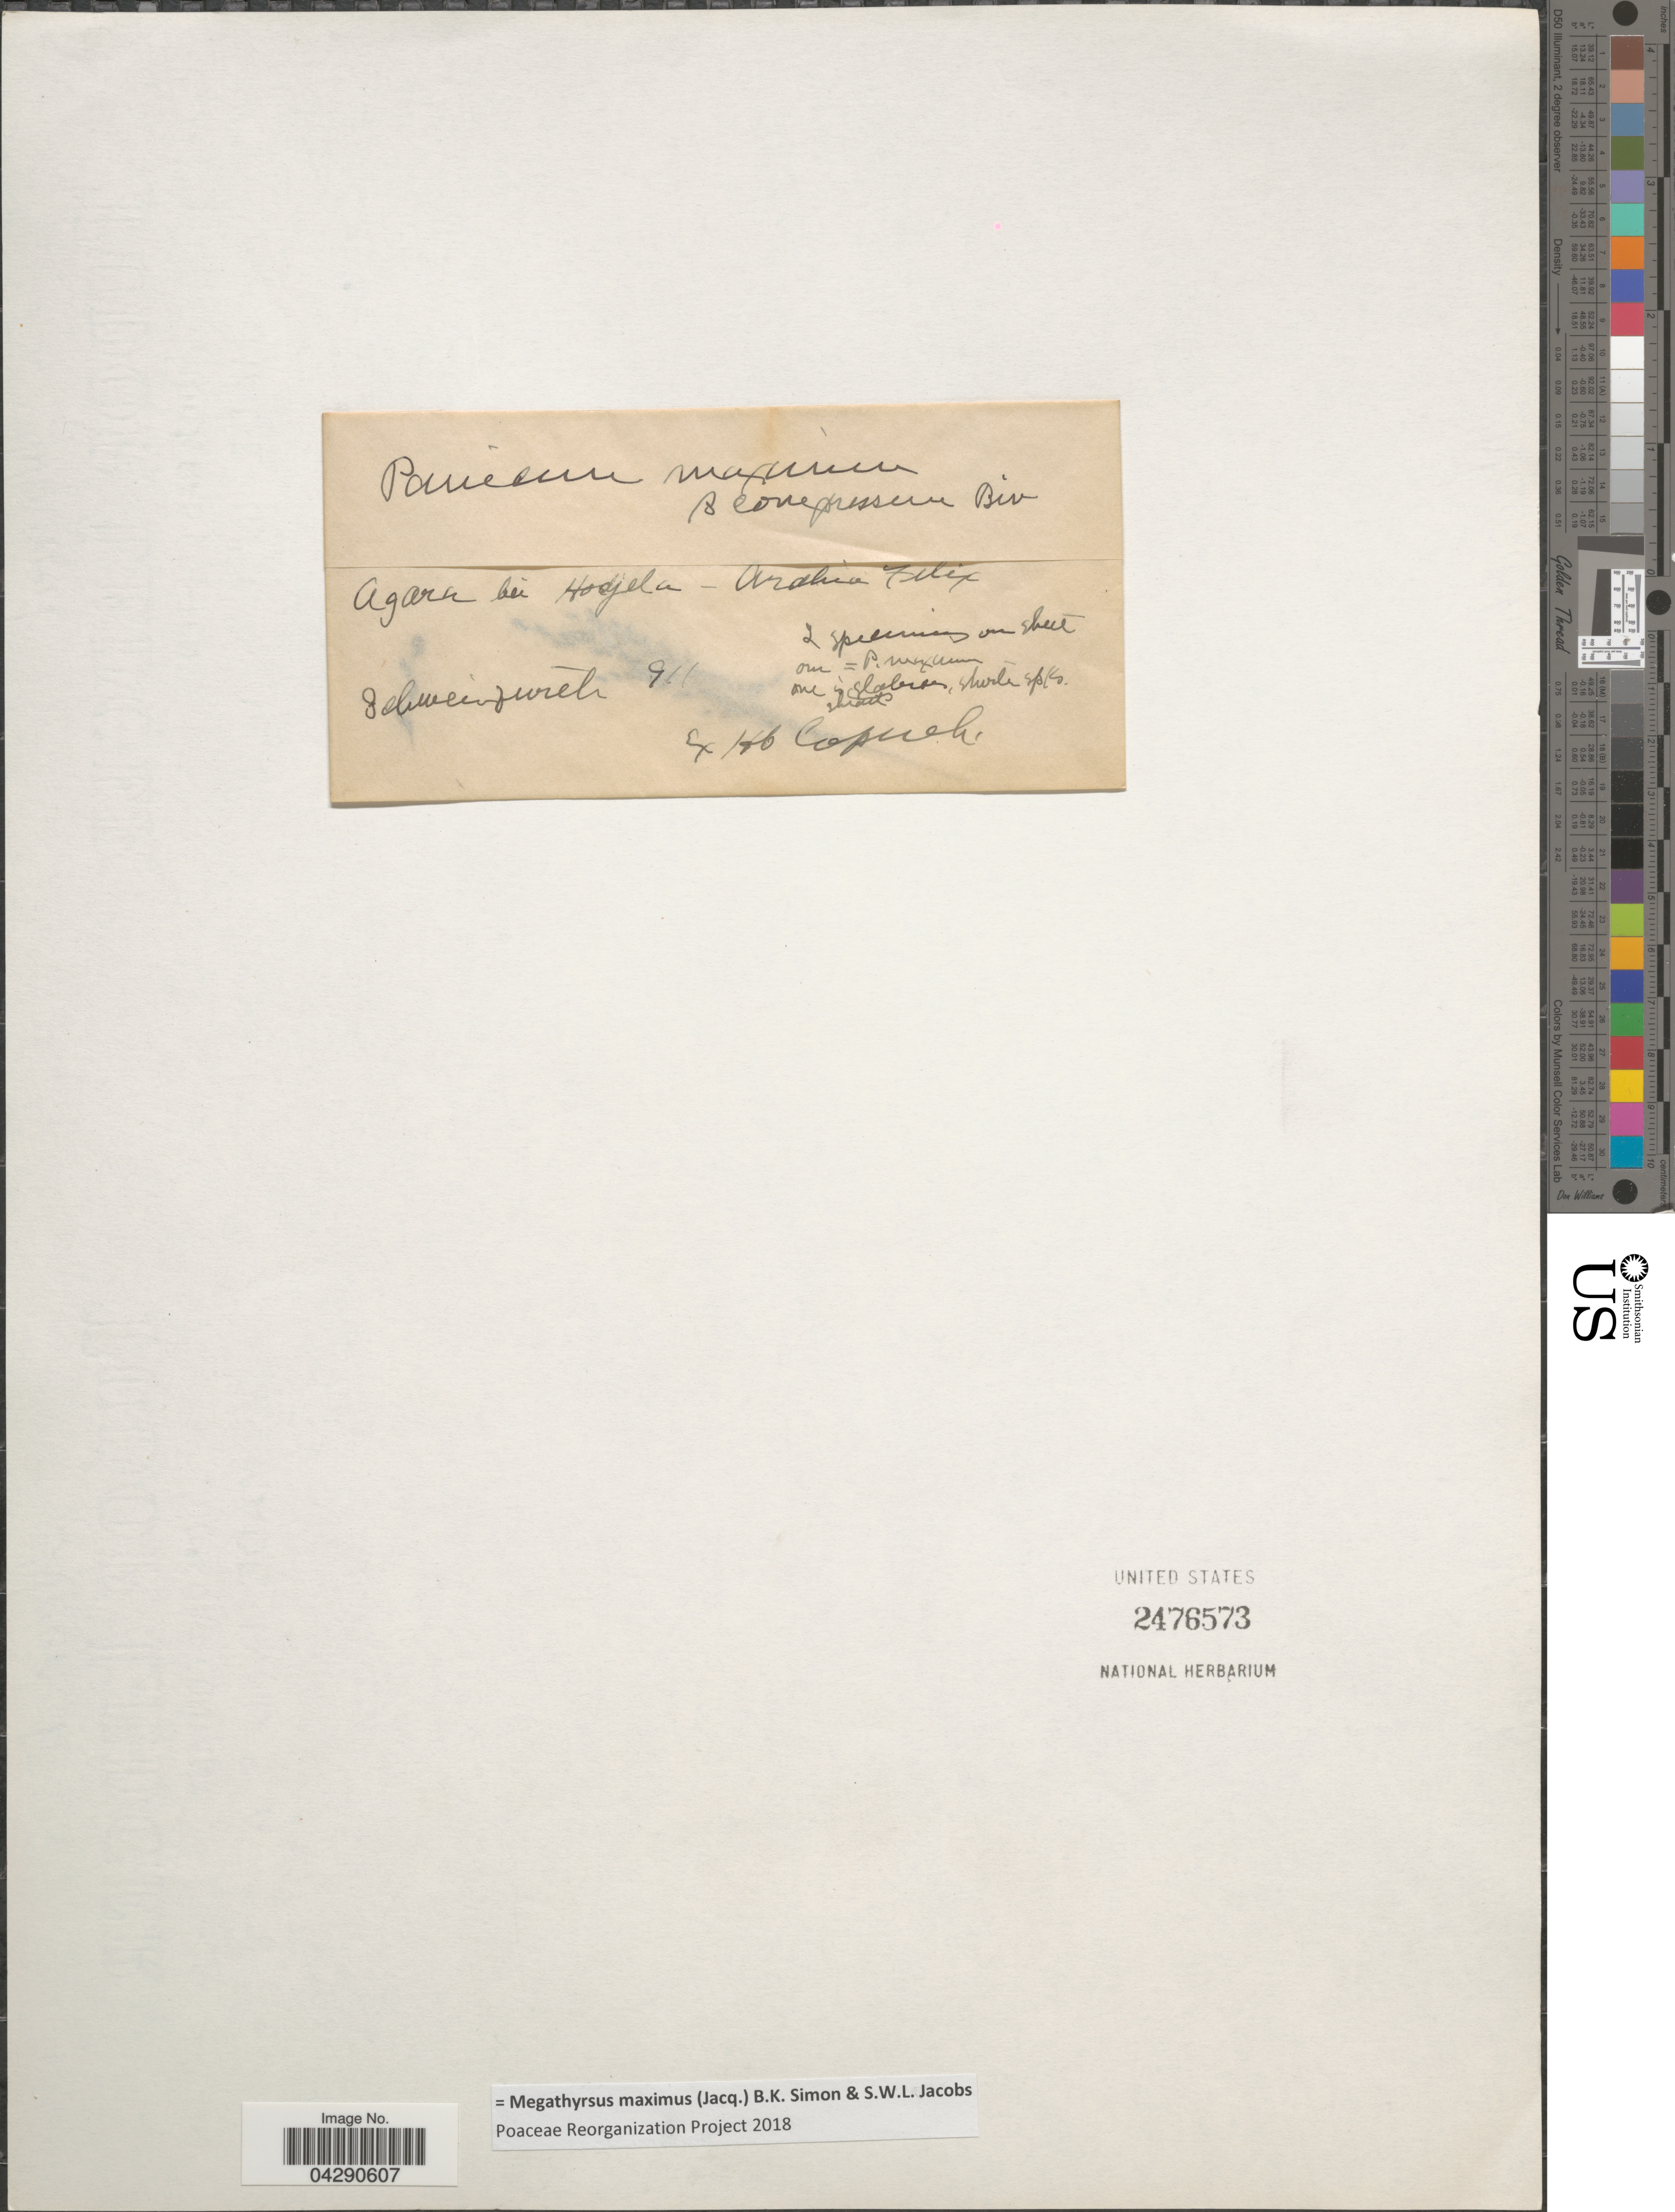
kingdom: Plantae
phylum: Tracheophyta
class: Liliopsida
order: Poales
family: Poaceae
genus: Megathyrsus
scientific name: Megathyrsus maximus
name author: (Jacq.) B.K. Simon & S.W.L. Jacobs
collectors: Schweinfurth, --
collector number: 911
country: Ethiopia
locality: Agarn bei Hodjela- Arabia Felix. [interpreted]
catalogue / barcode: US 2476573